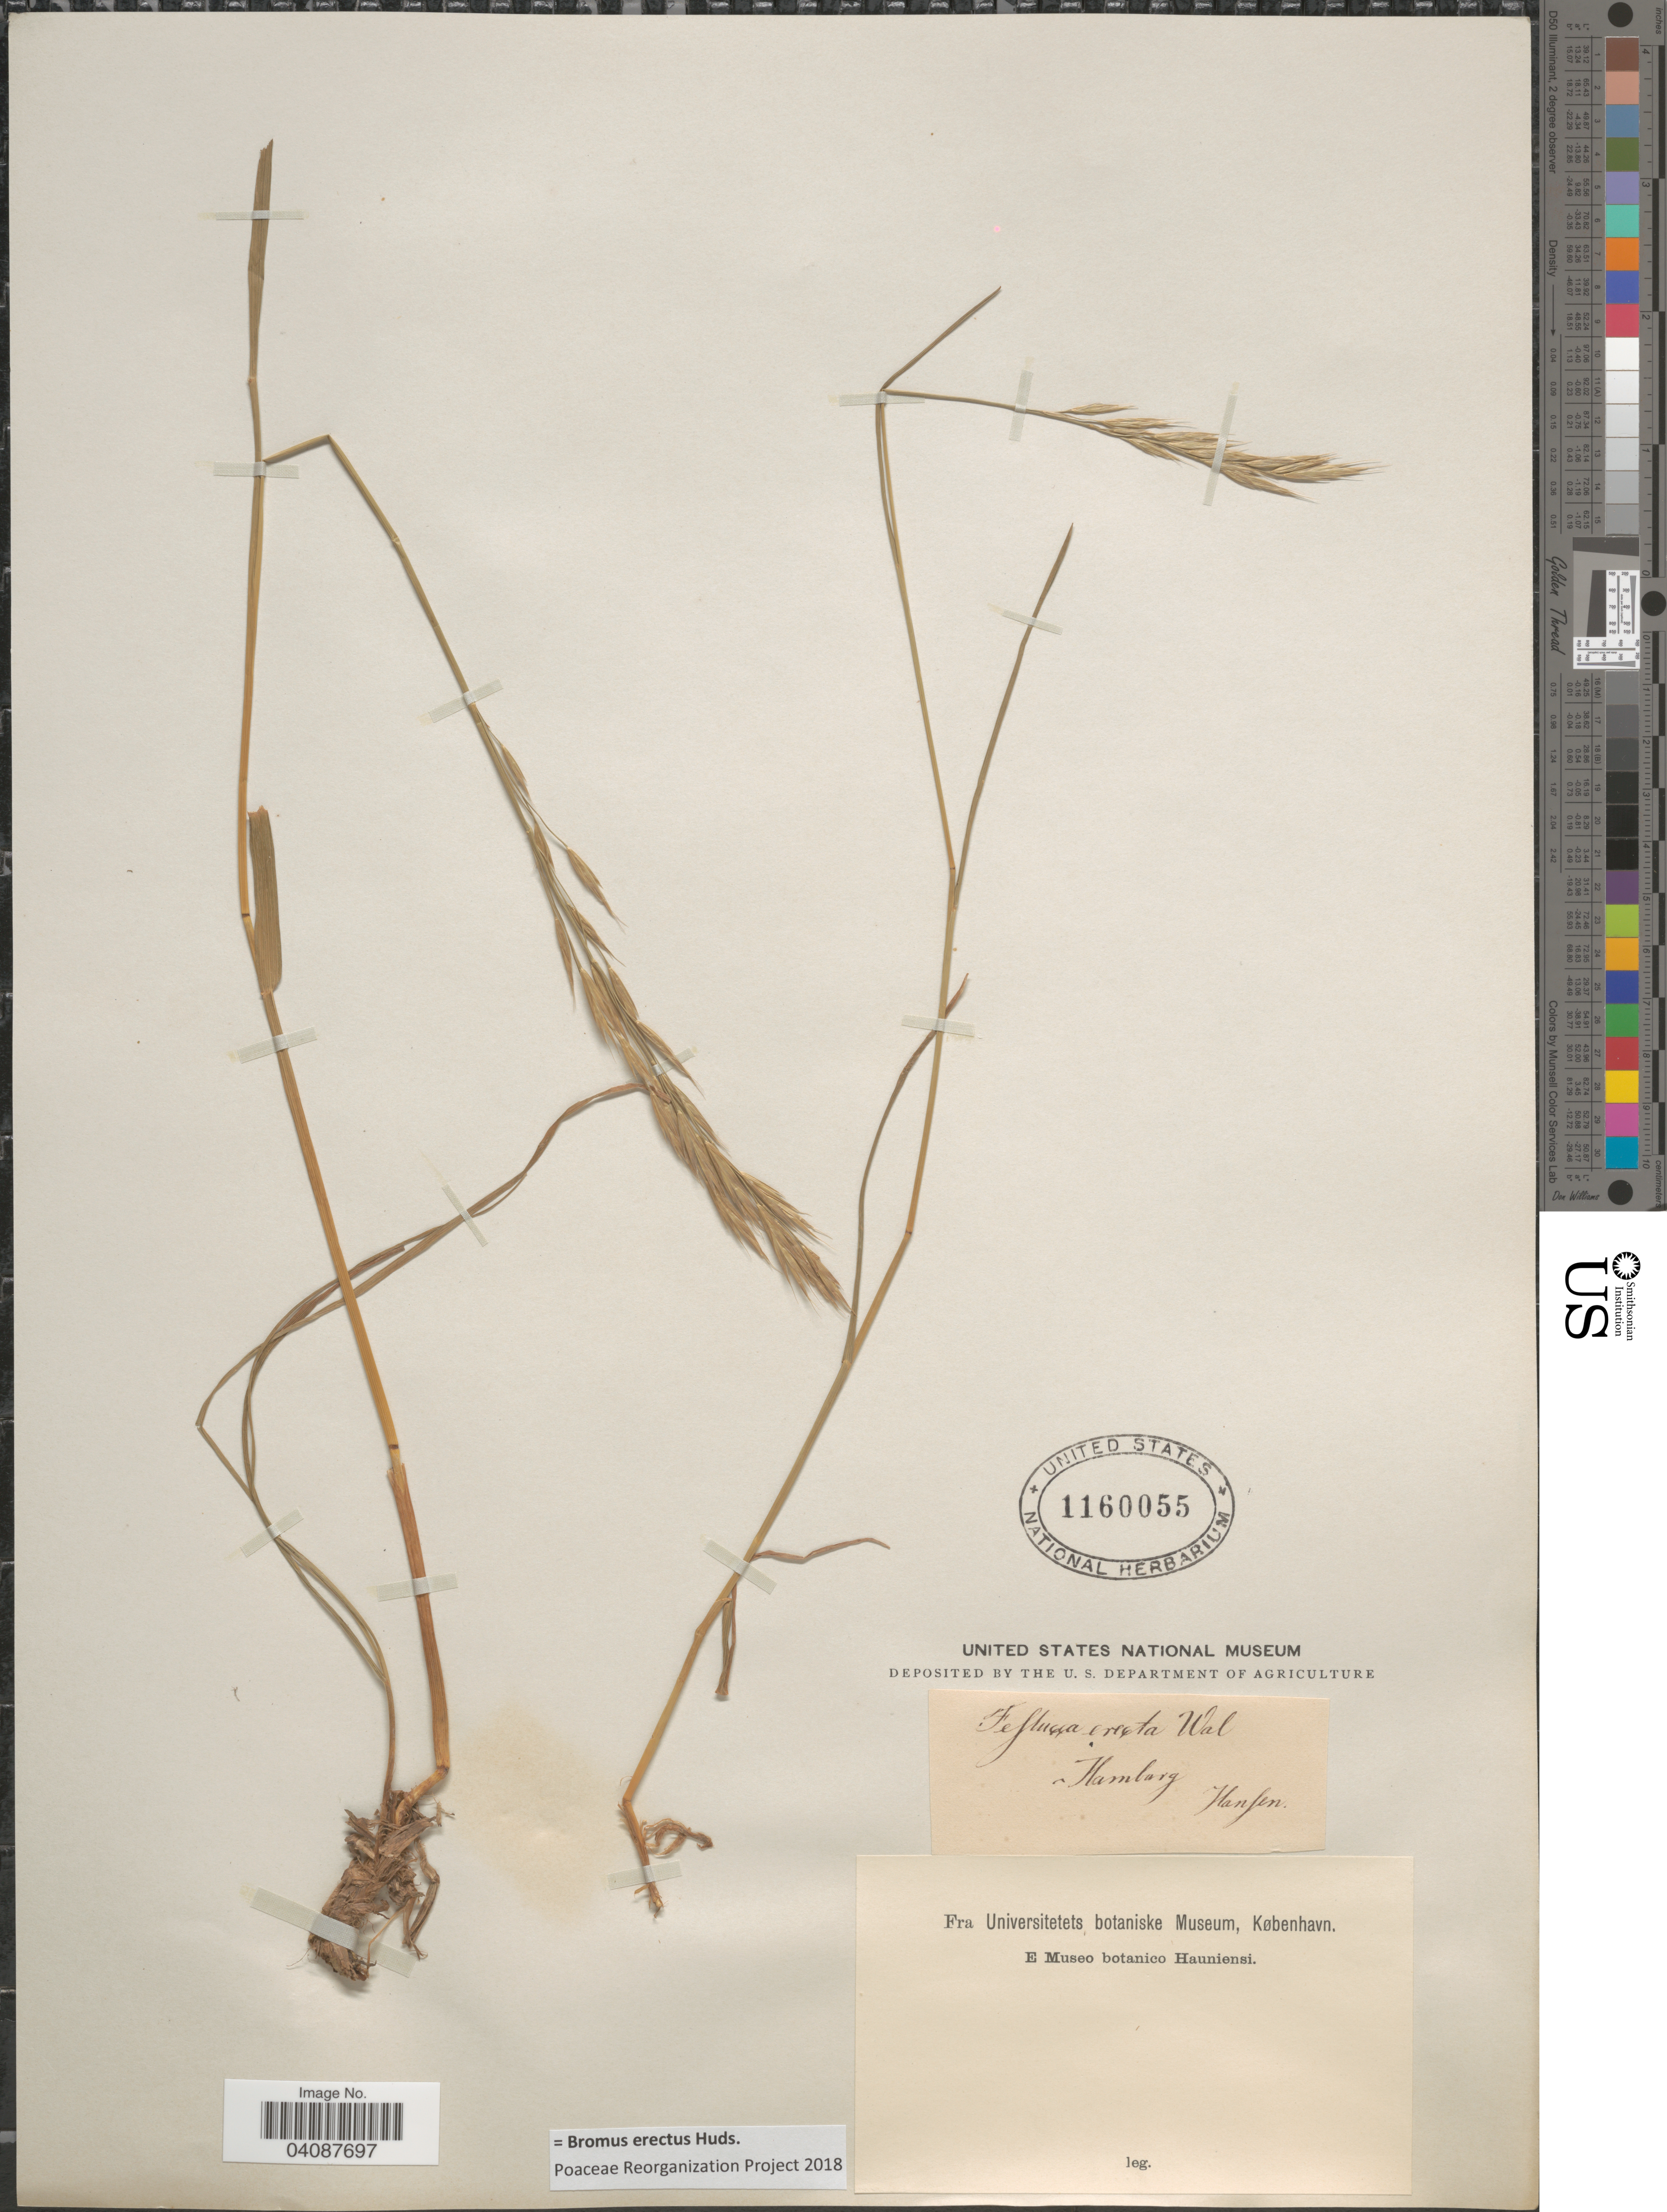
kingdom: Plantae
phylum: Tracheophyta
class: Liliopsida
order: Poales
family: Poaceae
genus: Bromus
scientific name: Bromus erectus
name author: Huds.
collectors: -. Hansen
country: Germany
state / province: Hamburg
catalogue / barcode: US 1160055